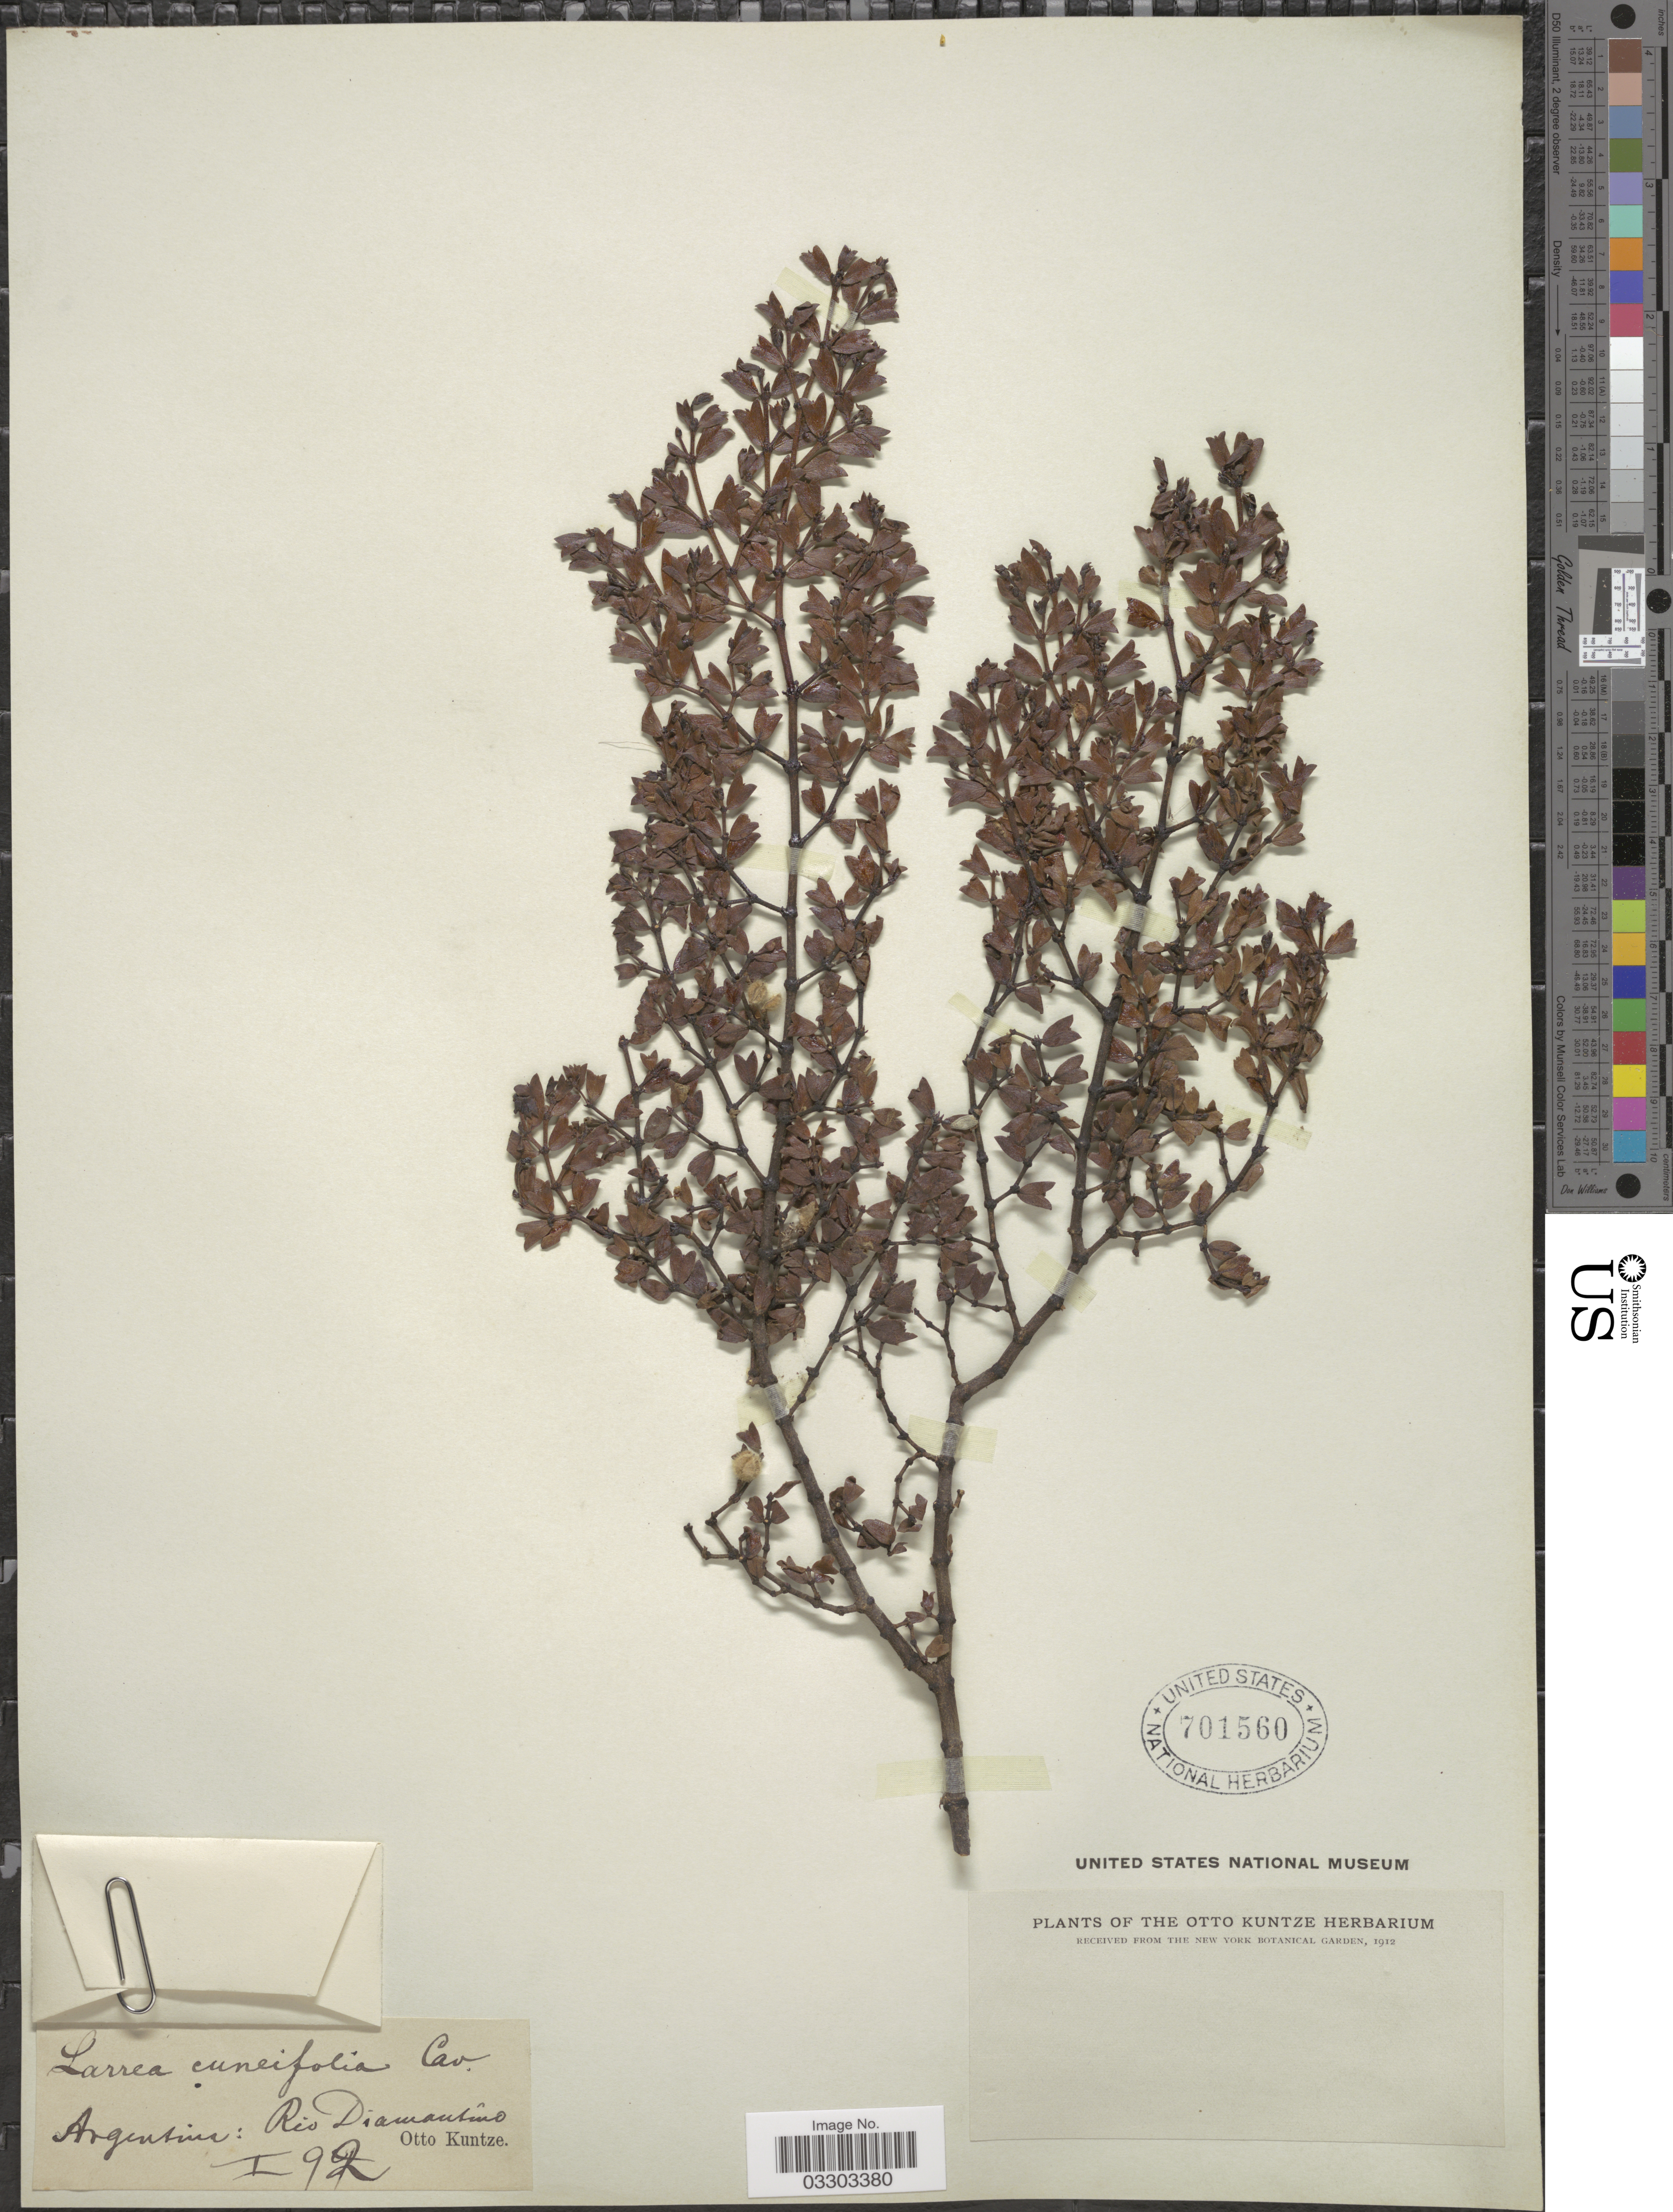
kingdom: Plantae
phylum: Tracheophyta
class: Magnoliopsida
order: Zygophyllales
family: Zygophyllaceae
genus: Larrea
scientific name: Larrea cuneifolia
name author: Cav.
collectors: C.E.O. Kuntze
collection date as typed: Transcribed d/m/y: /1/92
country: Argentina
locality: Rio Diamantíno.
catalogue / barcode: US 701560